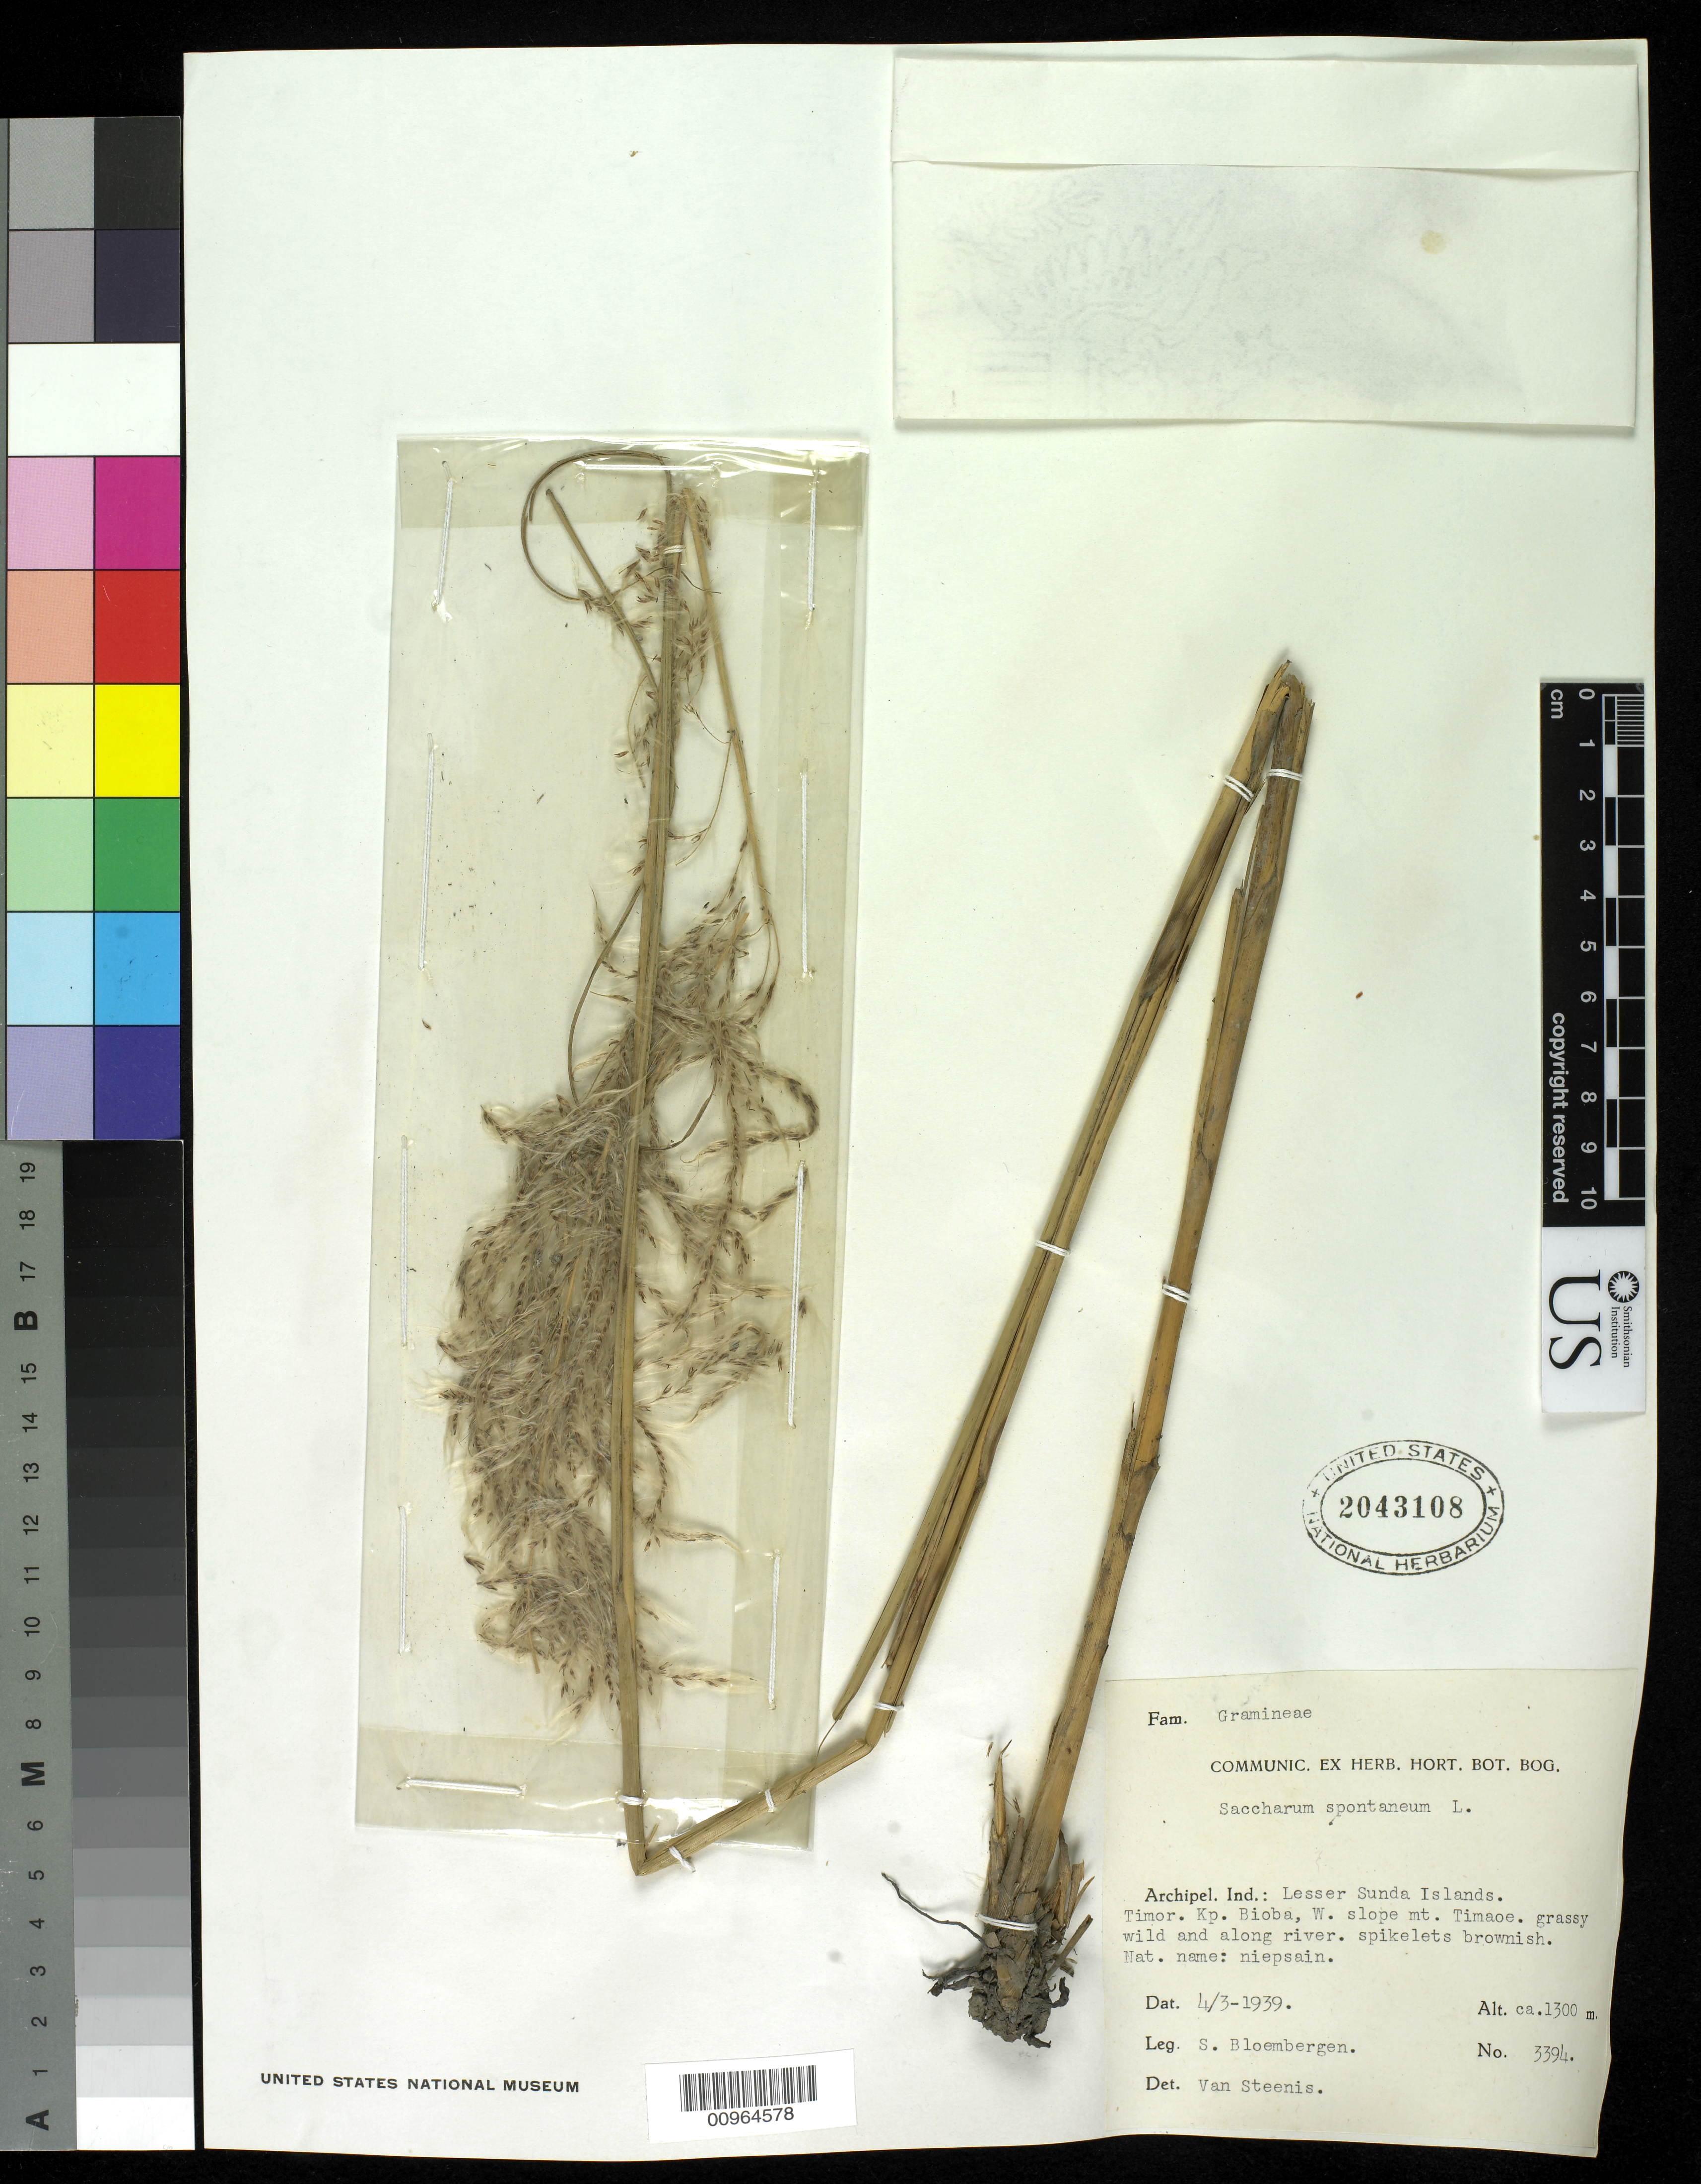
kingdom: Plantae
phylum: Tracheophyta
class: Liliopsida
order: Poales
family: Poaceae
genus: Saccharum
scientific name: Saccharum spontaneum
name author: L.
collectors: S. Bloembergen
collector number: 3394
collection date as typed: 04 Mar 1939 or 03 Apr 1939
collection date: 1939-03-04 or 1939-04-03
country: Indonesia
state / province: Lesser Sunda Is.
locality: Timor, Kp. Bioba, W. slope Mt. Timaoe.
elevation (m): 1300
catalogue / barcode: US 2043108